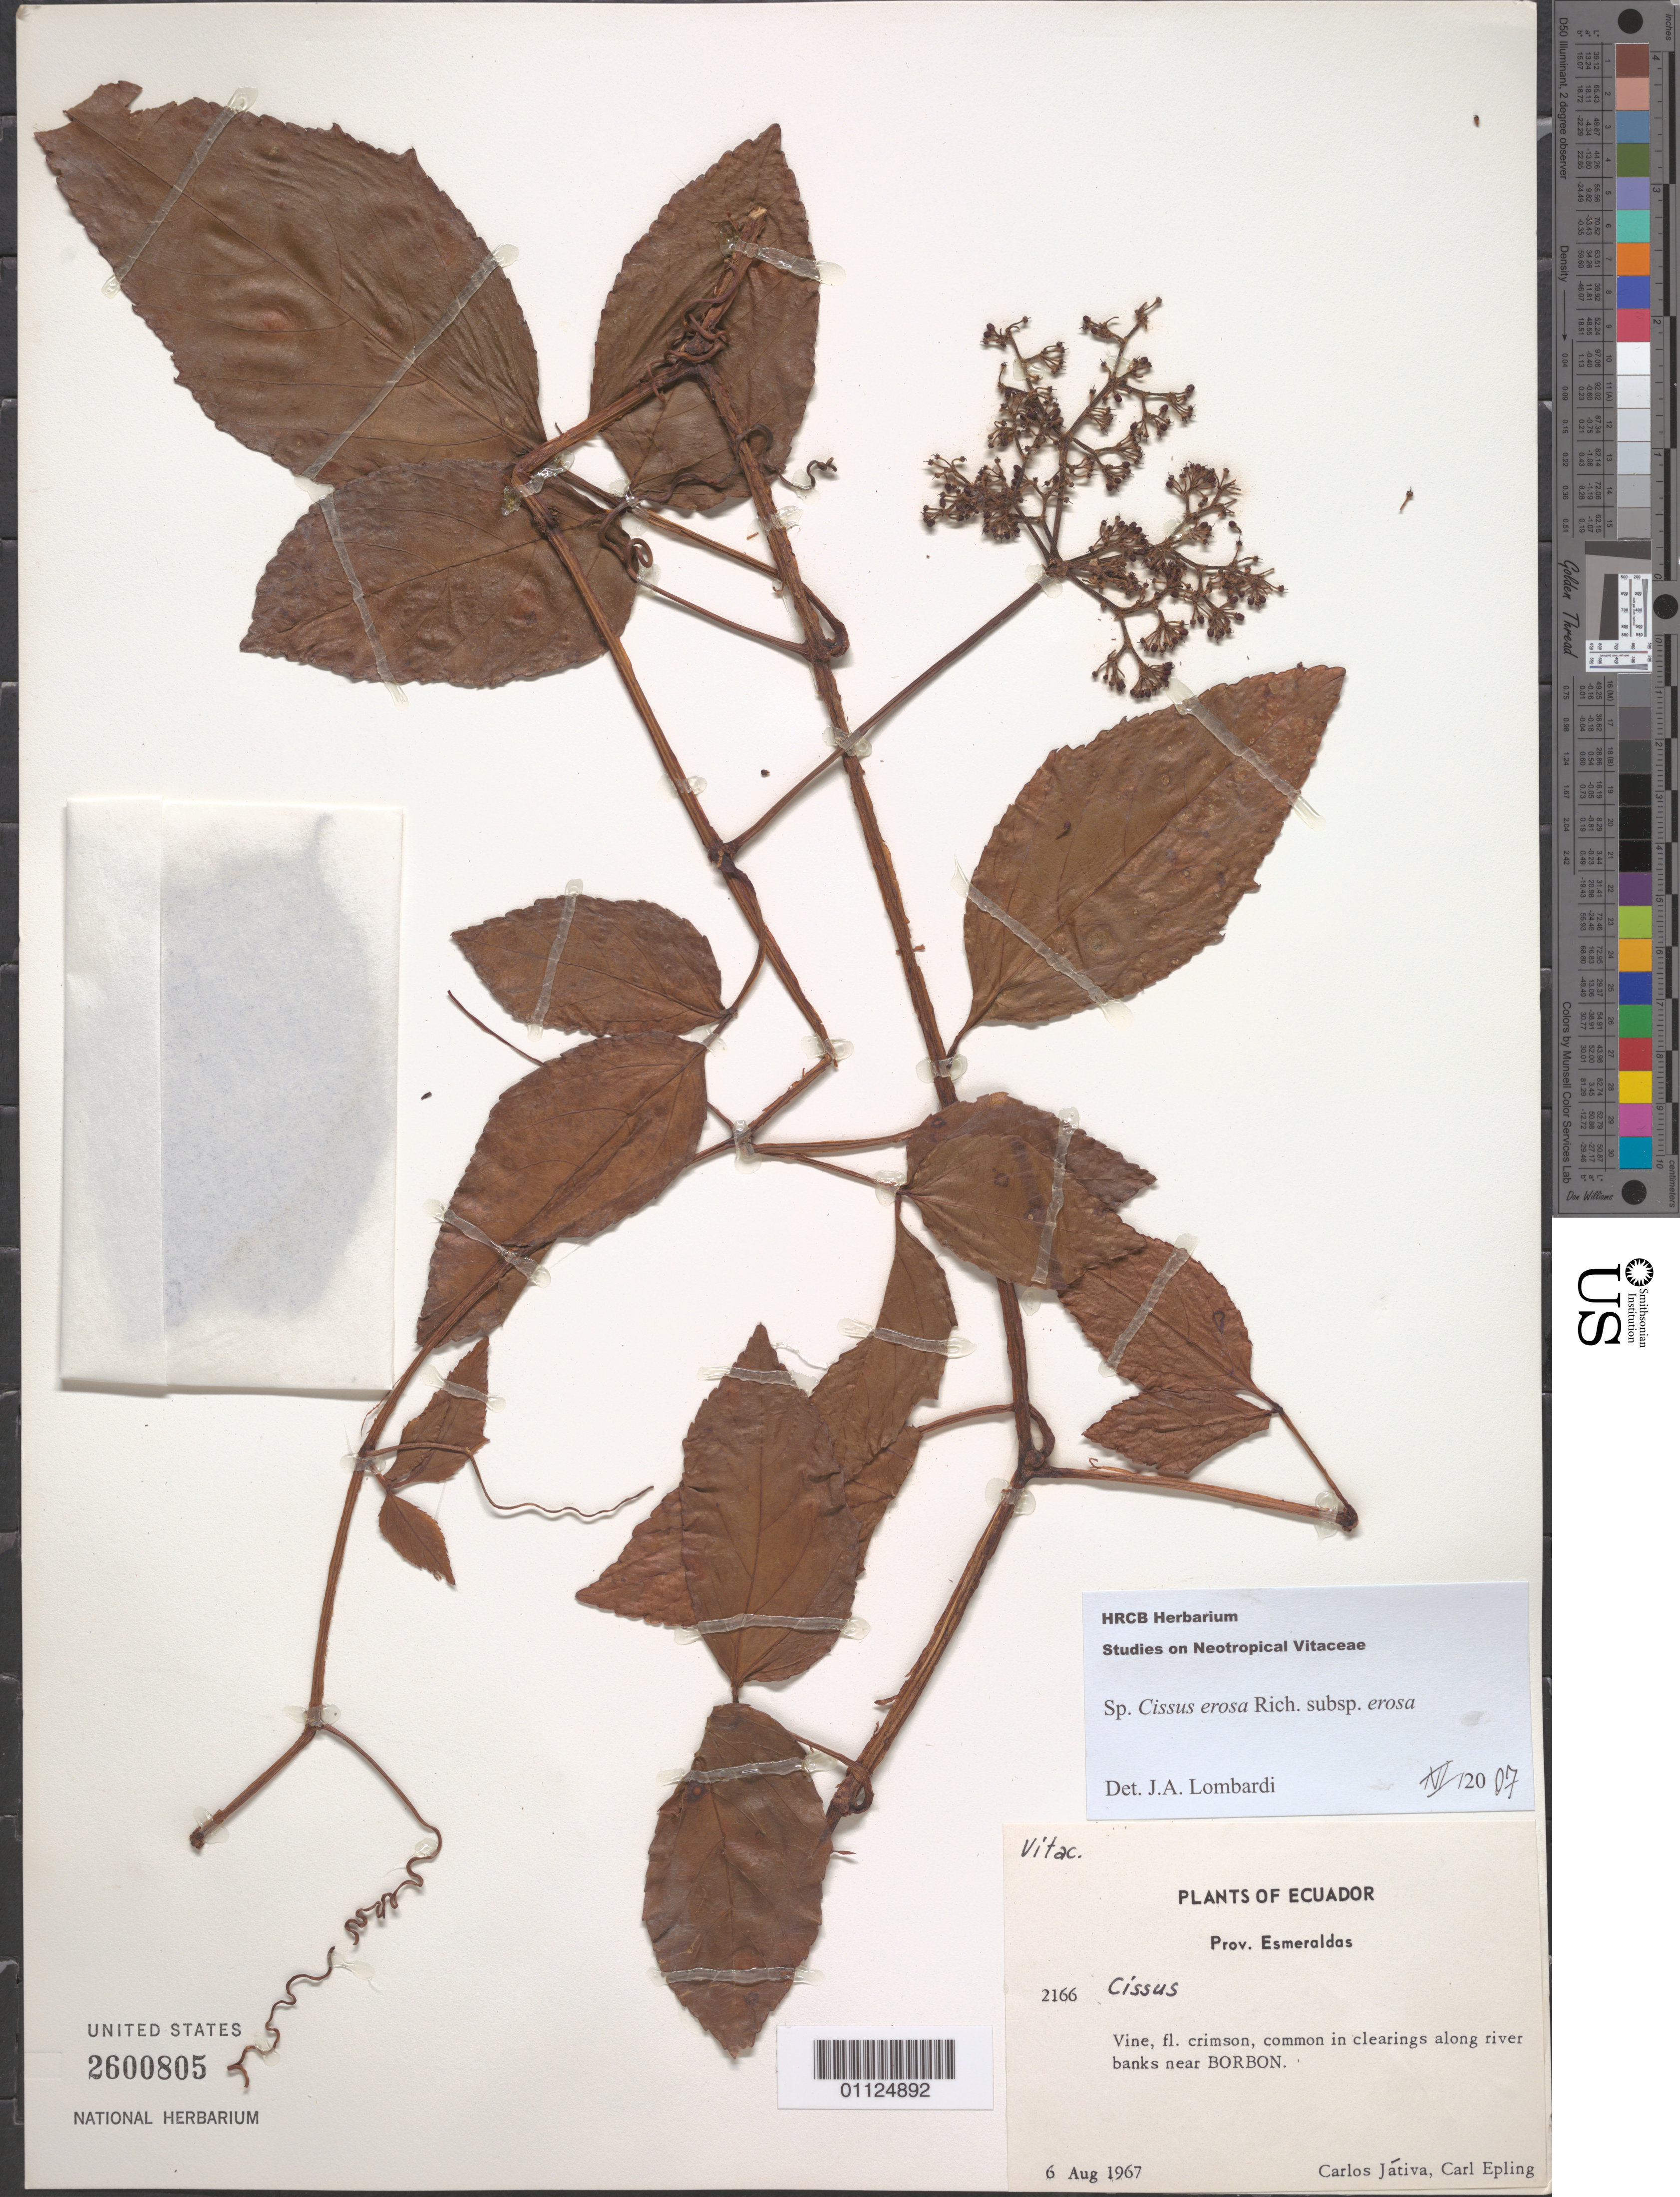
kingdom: Plantae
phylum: Tracheophyta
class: Magnoliopsida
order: Vitales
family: Vitaceae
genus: Cissus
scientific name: Cissus erosa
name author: Rich.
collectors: C. D. Játiva & C. C. Epling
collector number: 2166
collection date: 1967-08-06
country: Ecuador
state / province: Esmeraldas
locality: Near Borbon.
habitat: Vine, common in clearings along river banks.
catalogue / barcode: US 2600805